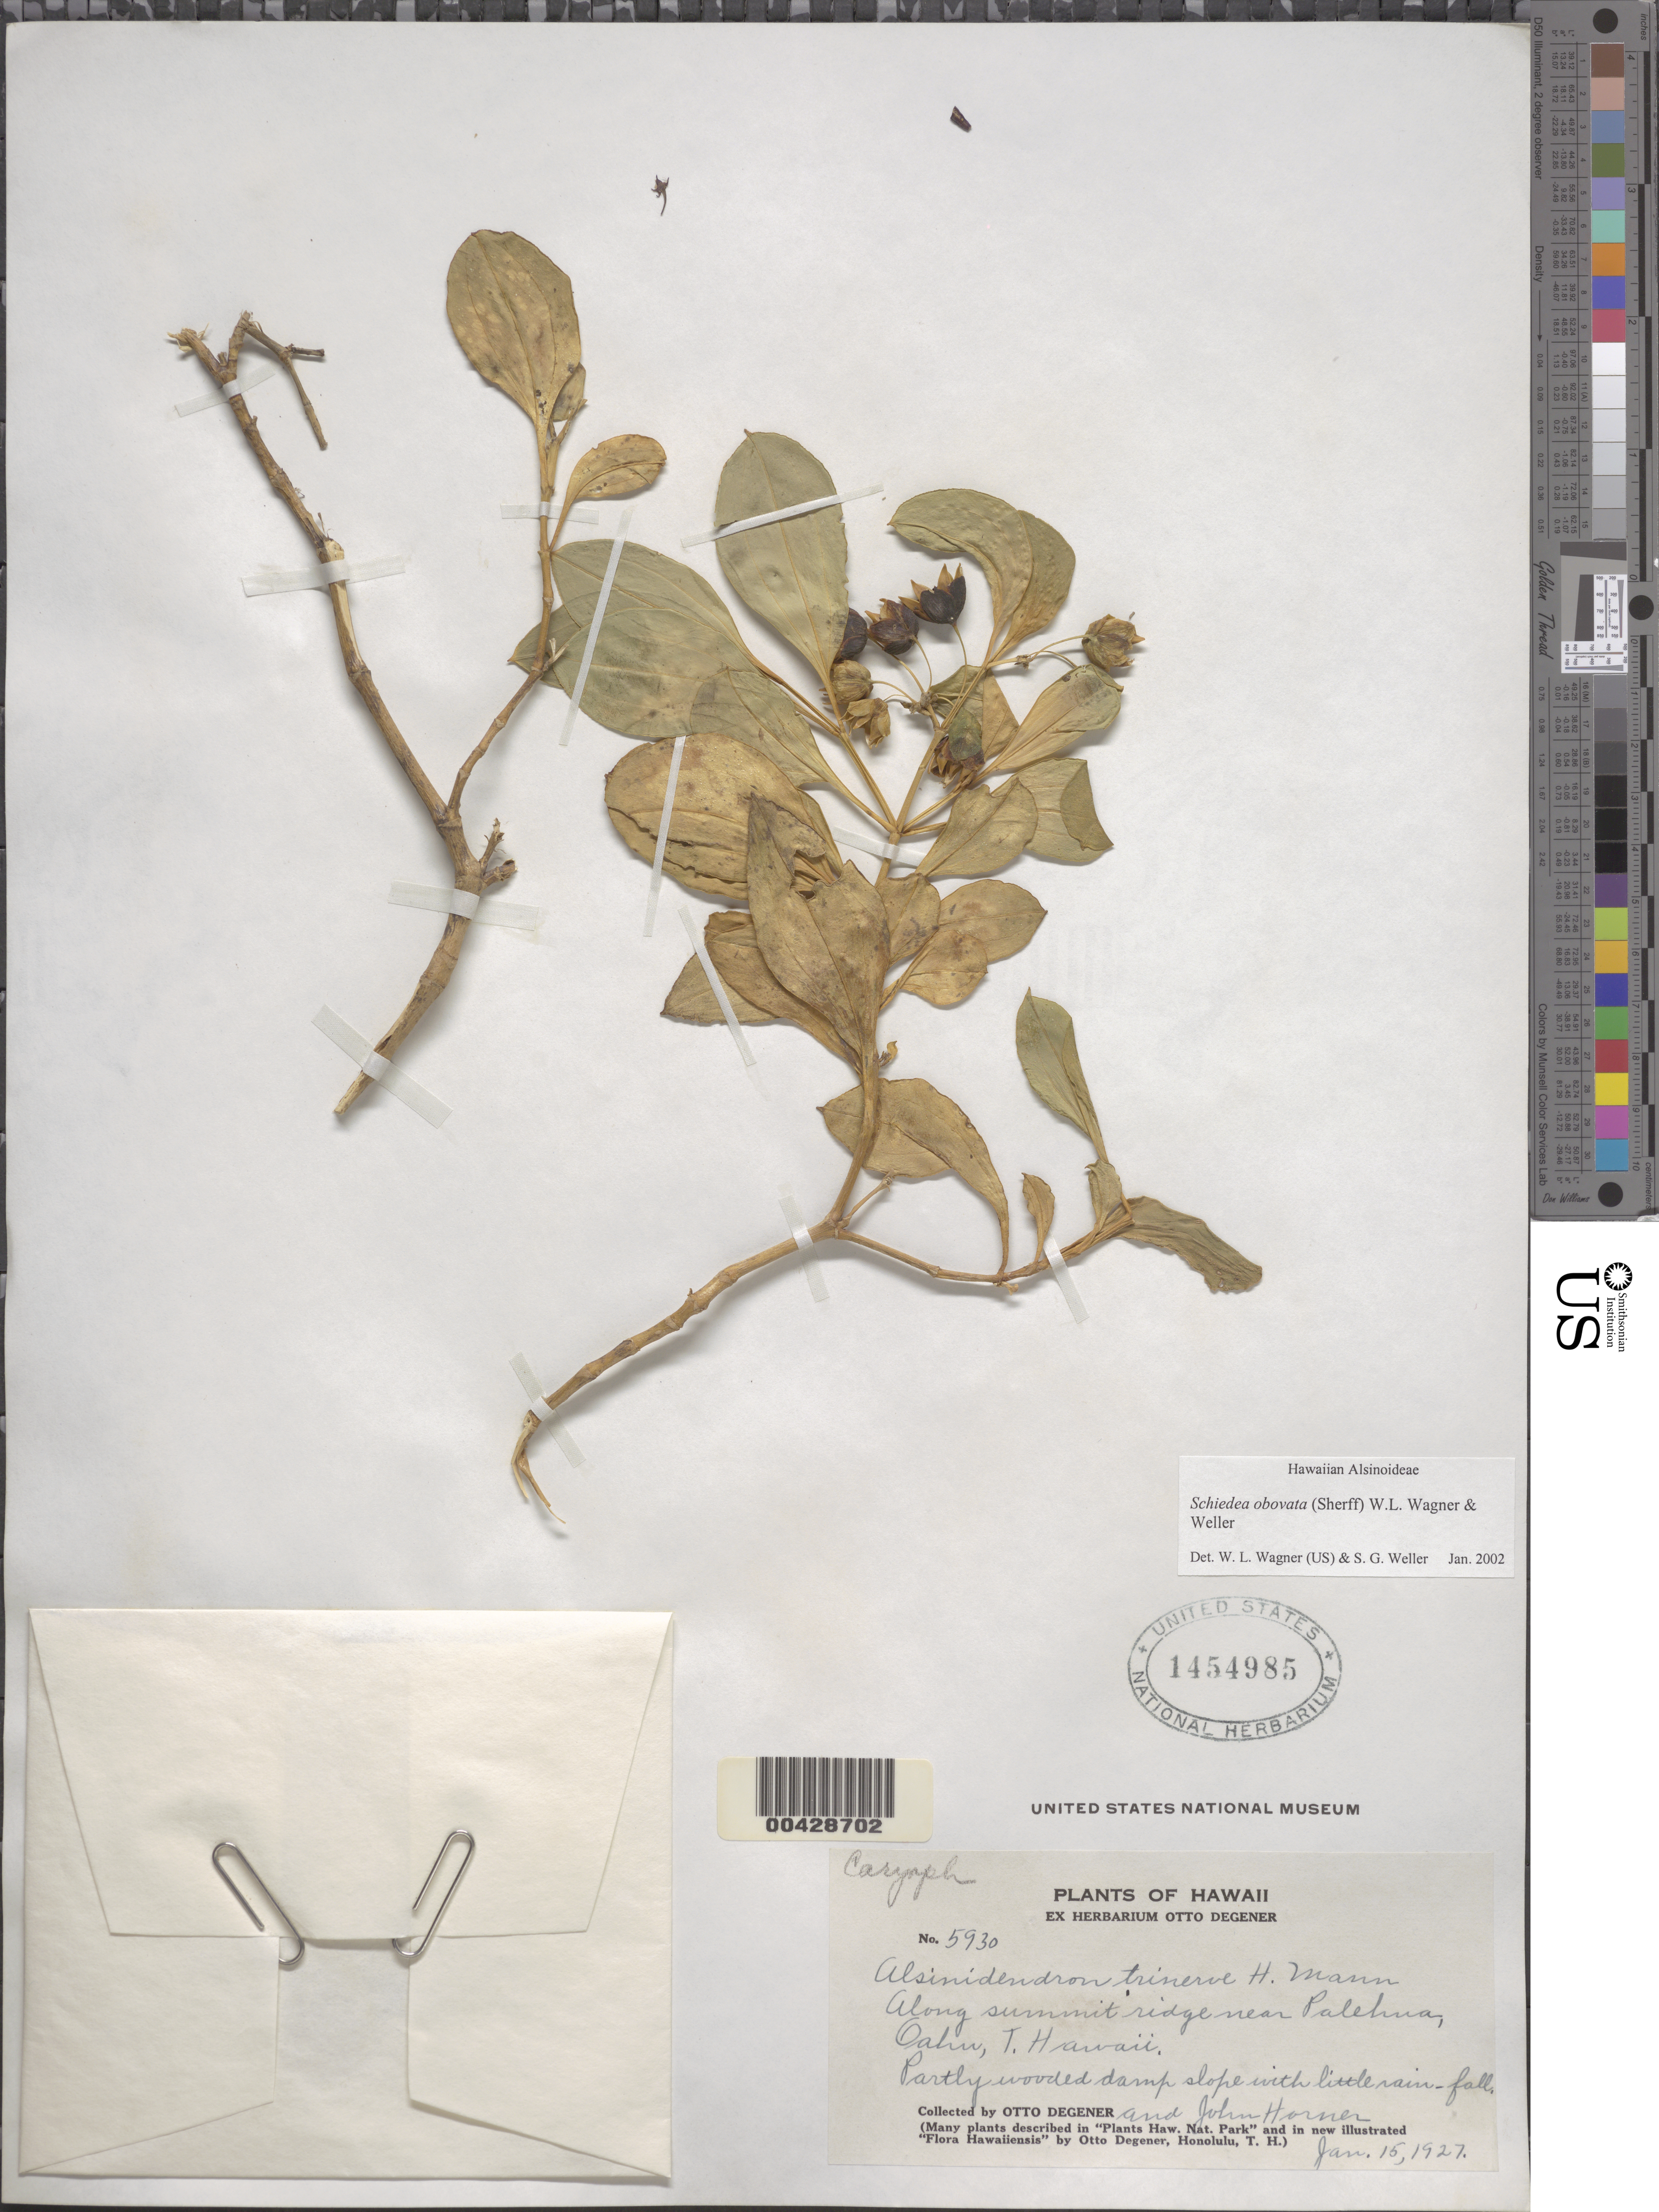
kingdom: Plantae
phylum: Tracheophyta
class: Magnoliopsida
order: Caryophyllales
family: Caryophyllaceae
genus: Schiedea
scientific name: Schiedea obovata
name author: (Sherff) W.L. Wagner & Weller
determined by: Wagner, W. L.; Weller, Stephen G.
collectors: O. Degener & J. Horner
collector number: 5930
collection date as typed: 15 Jan 1927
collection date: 1927-01-15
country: United States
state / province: Hawaii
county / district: Honolulu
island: Oahu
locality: Along summit ridge near Palehua.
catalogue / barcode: US 1454985